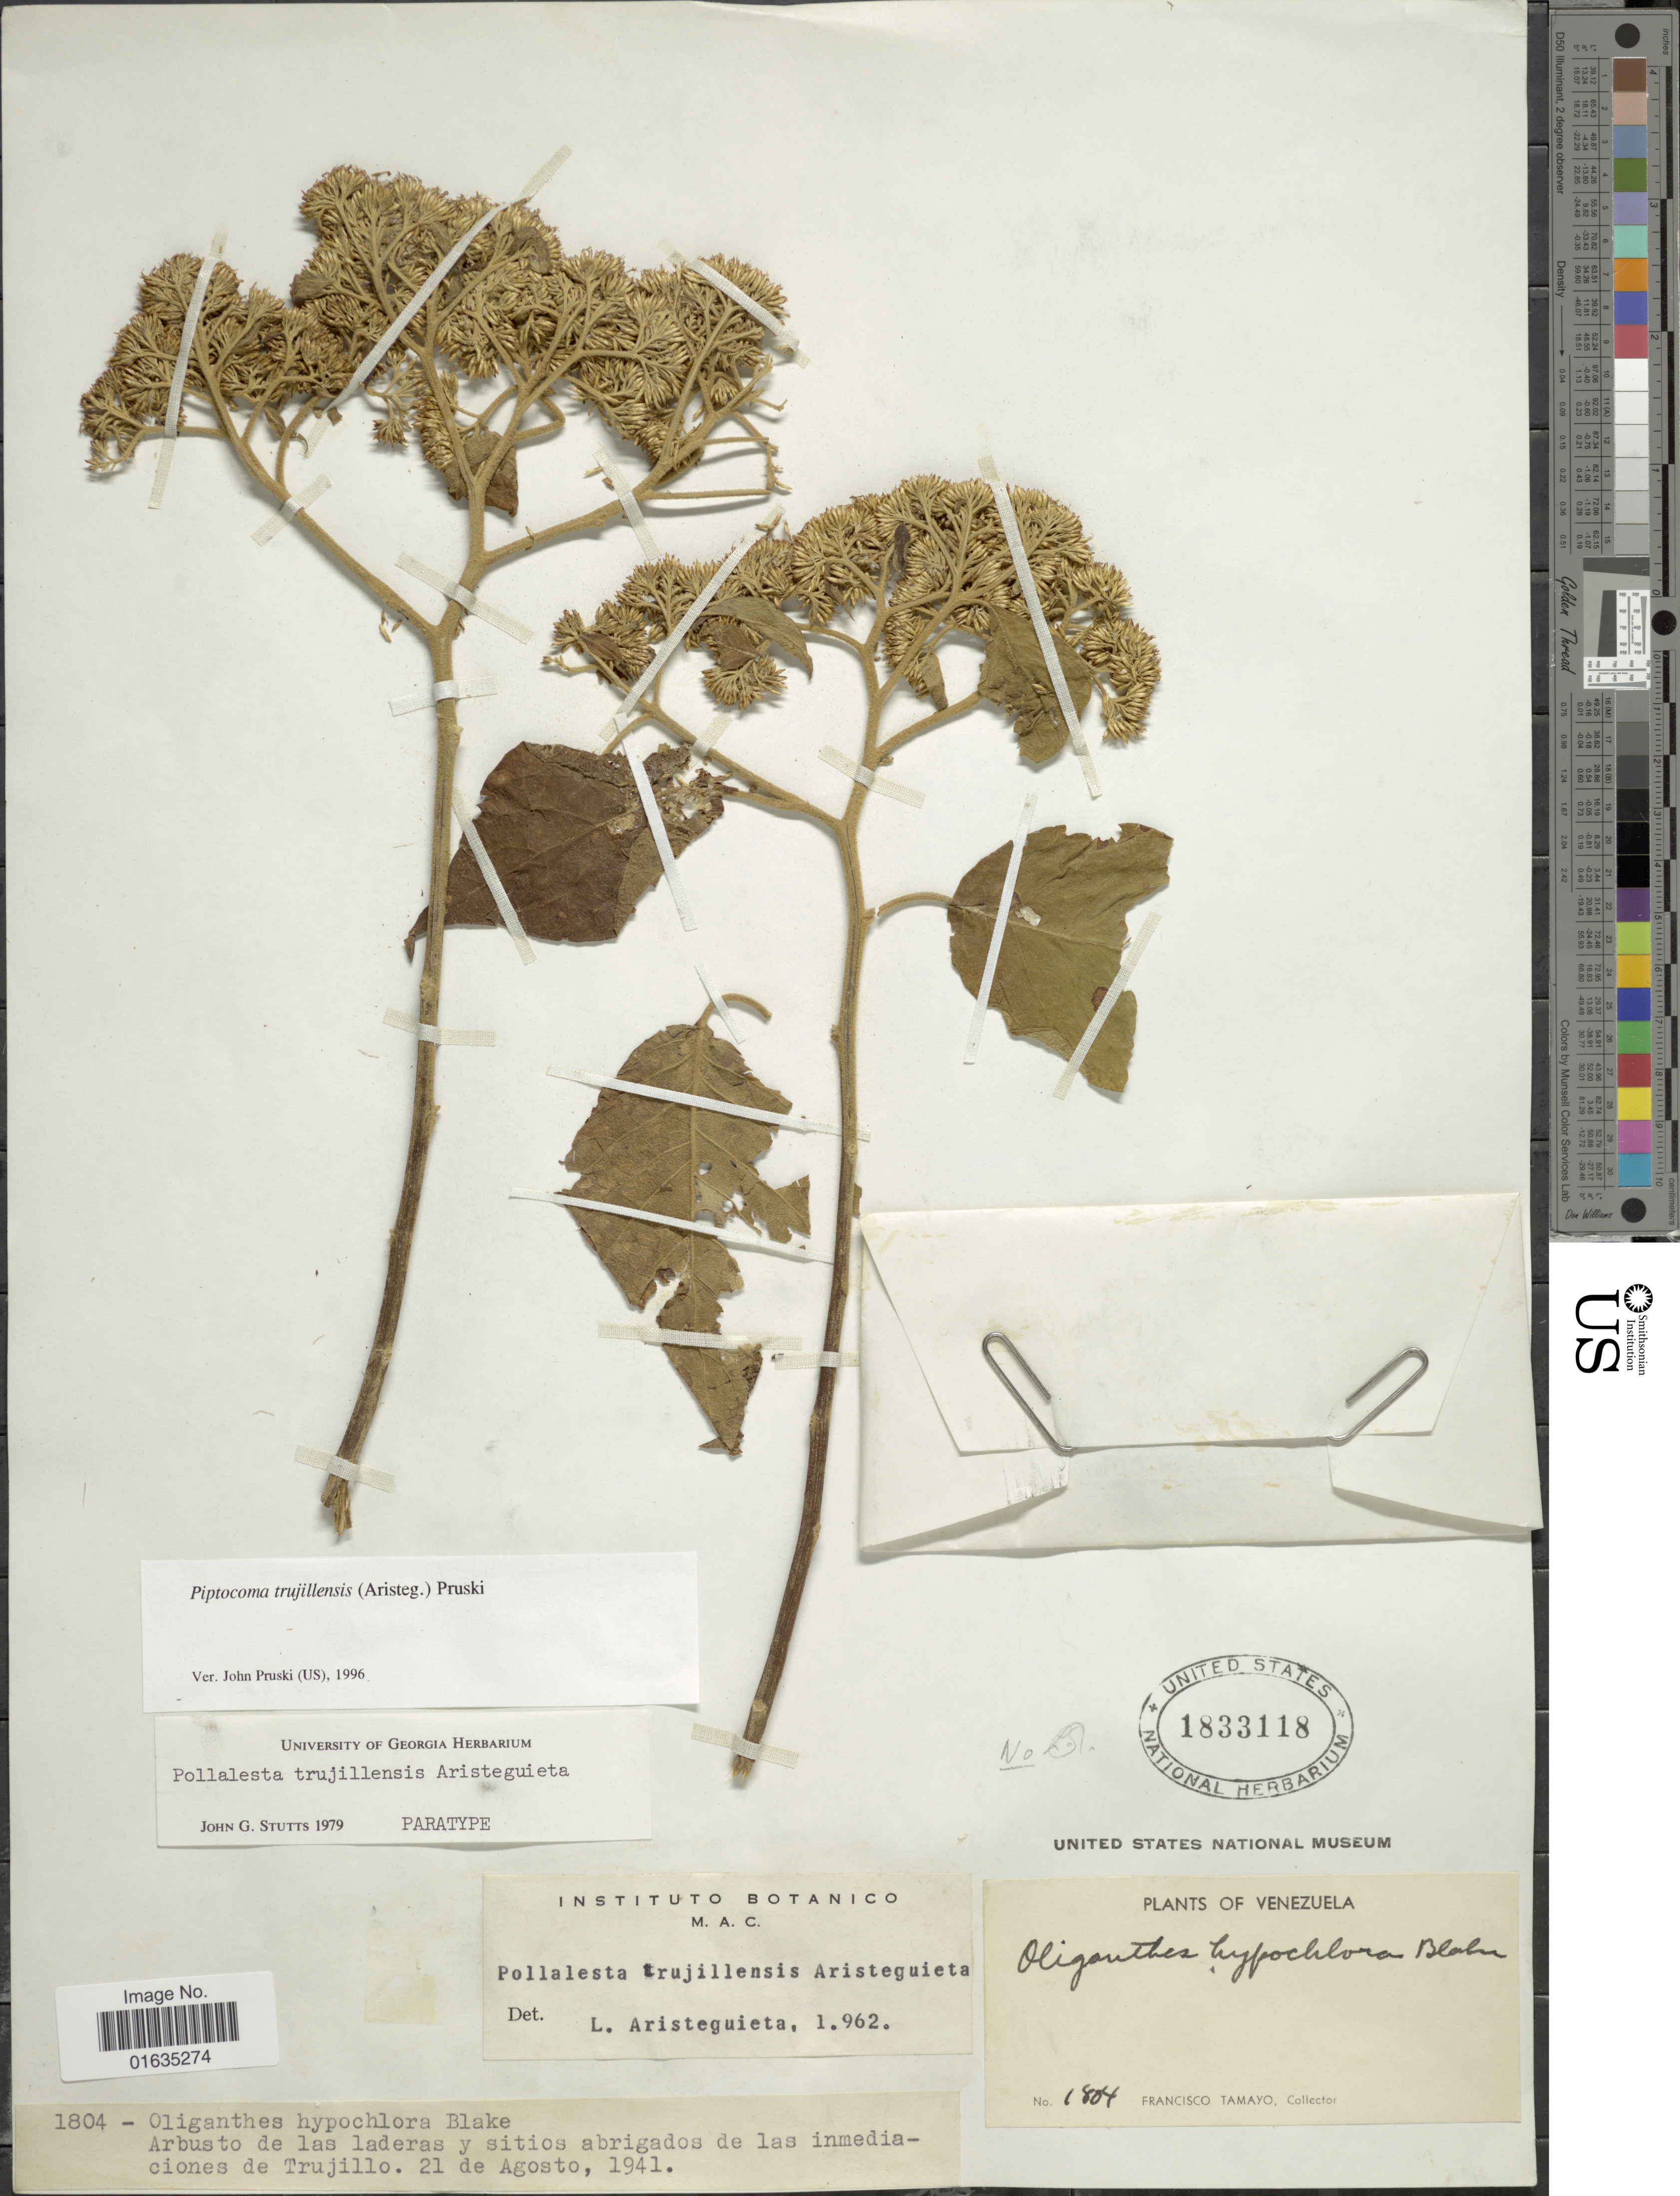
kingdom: Plantae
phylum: Tracheophyta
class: Magnoliopsida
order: Asterales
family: Asteraceae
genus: Piptocoma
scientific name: Piptocoma trujillensis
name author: (Aristeg.) Pruski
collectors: F. Tamayo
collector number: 1804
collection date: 1941-08-21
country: Venezuela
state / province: Trujillo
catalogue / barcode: US 1833118